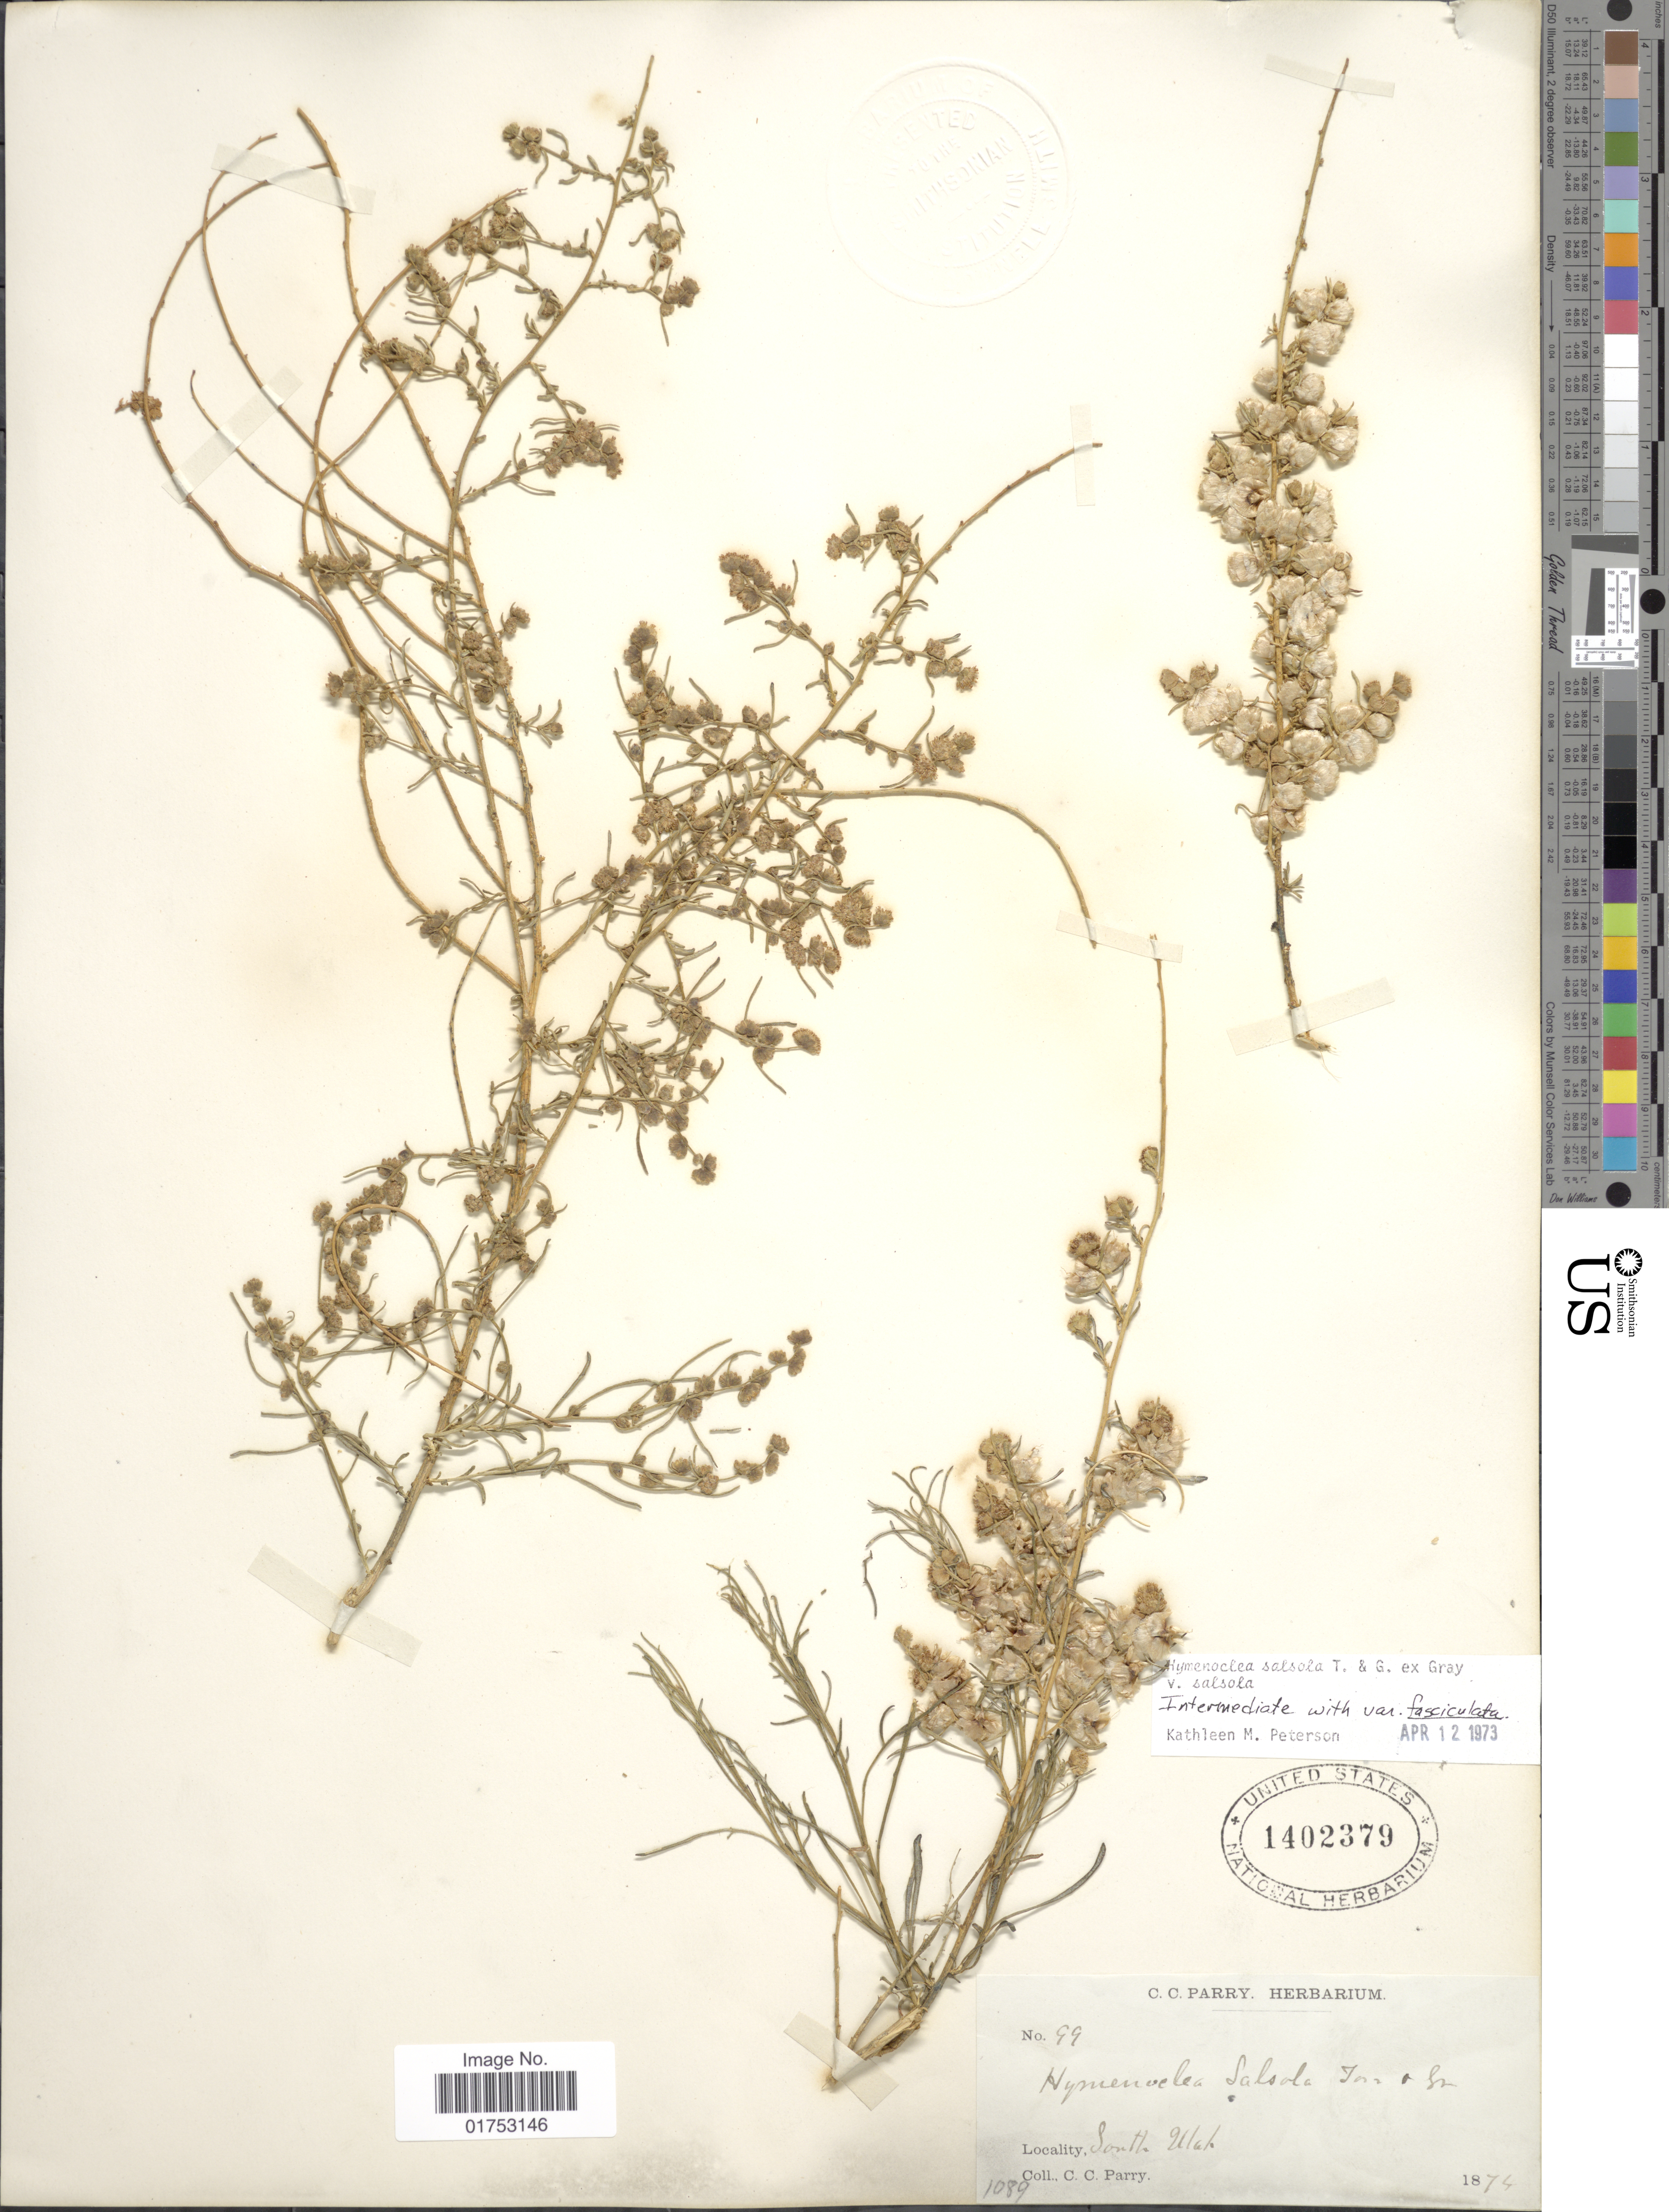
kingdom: Plantae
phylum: Tracheophyta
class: Magnoliopsida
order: Asterales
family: Asteraceae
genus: Hymenoclea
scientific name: Hymenoclea salsola var. salsola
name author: Torr. & A. Gray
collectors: C. C. Parry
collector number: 99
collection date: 1874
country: United States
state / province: Utah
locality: South Utah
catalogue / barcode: US 1402379